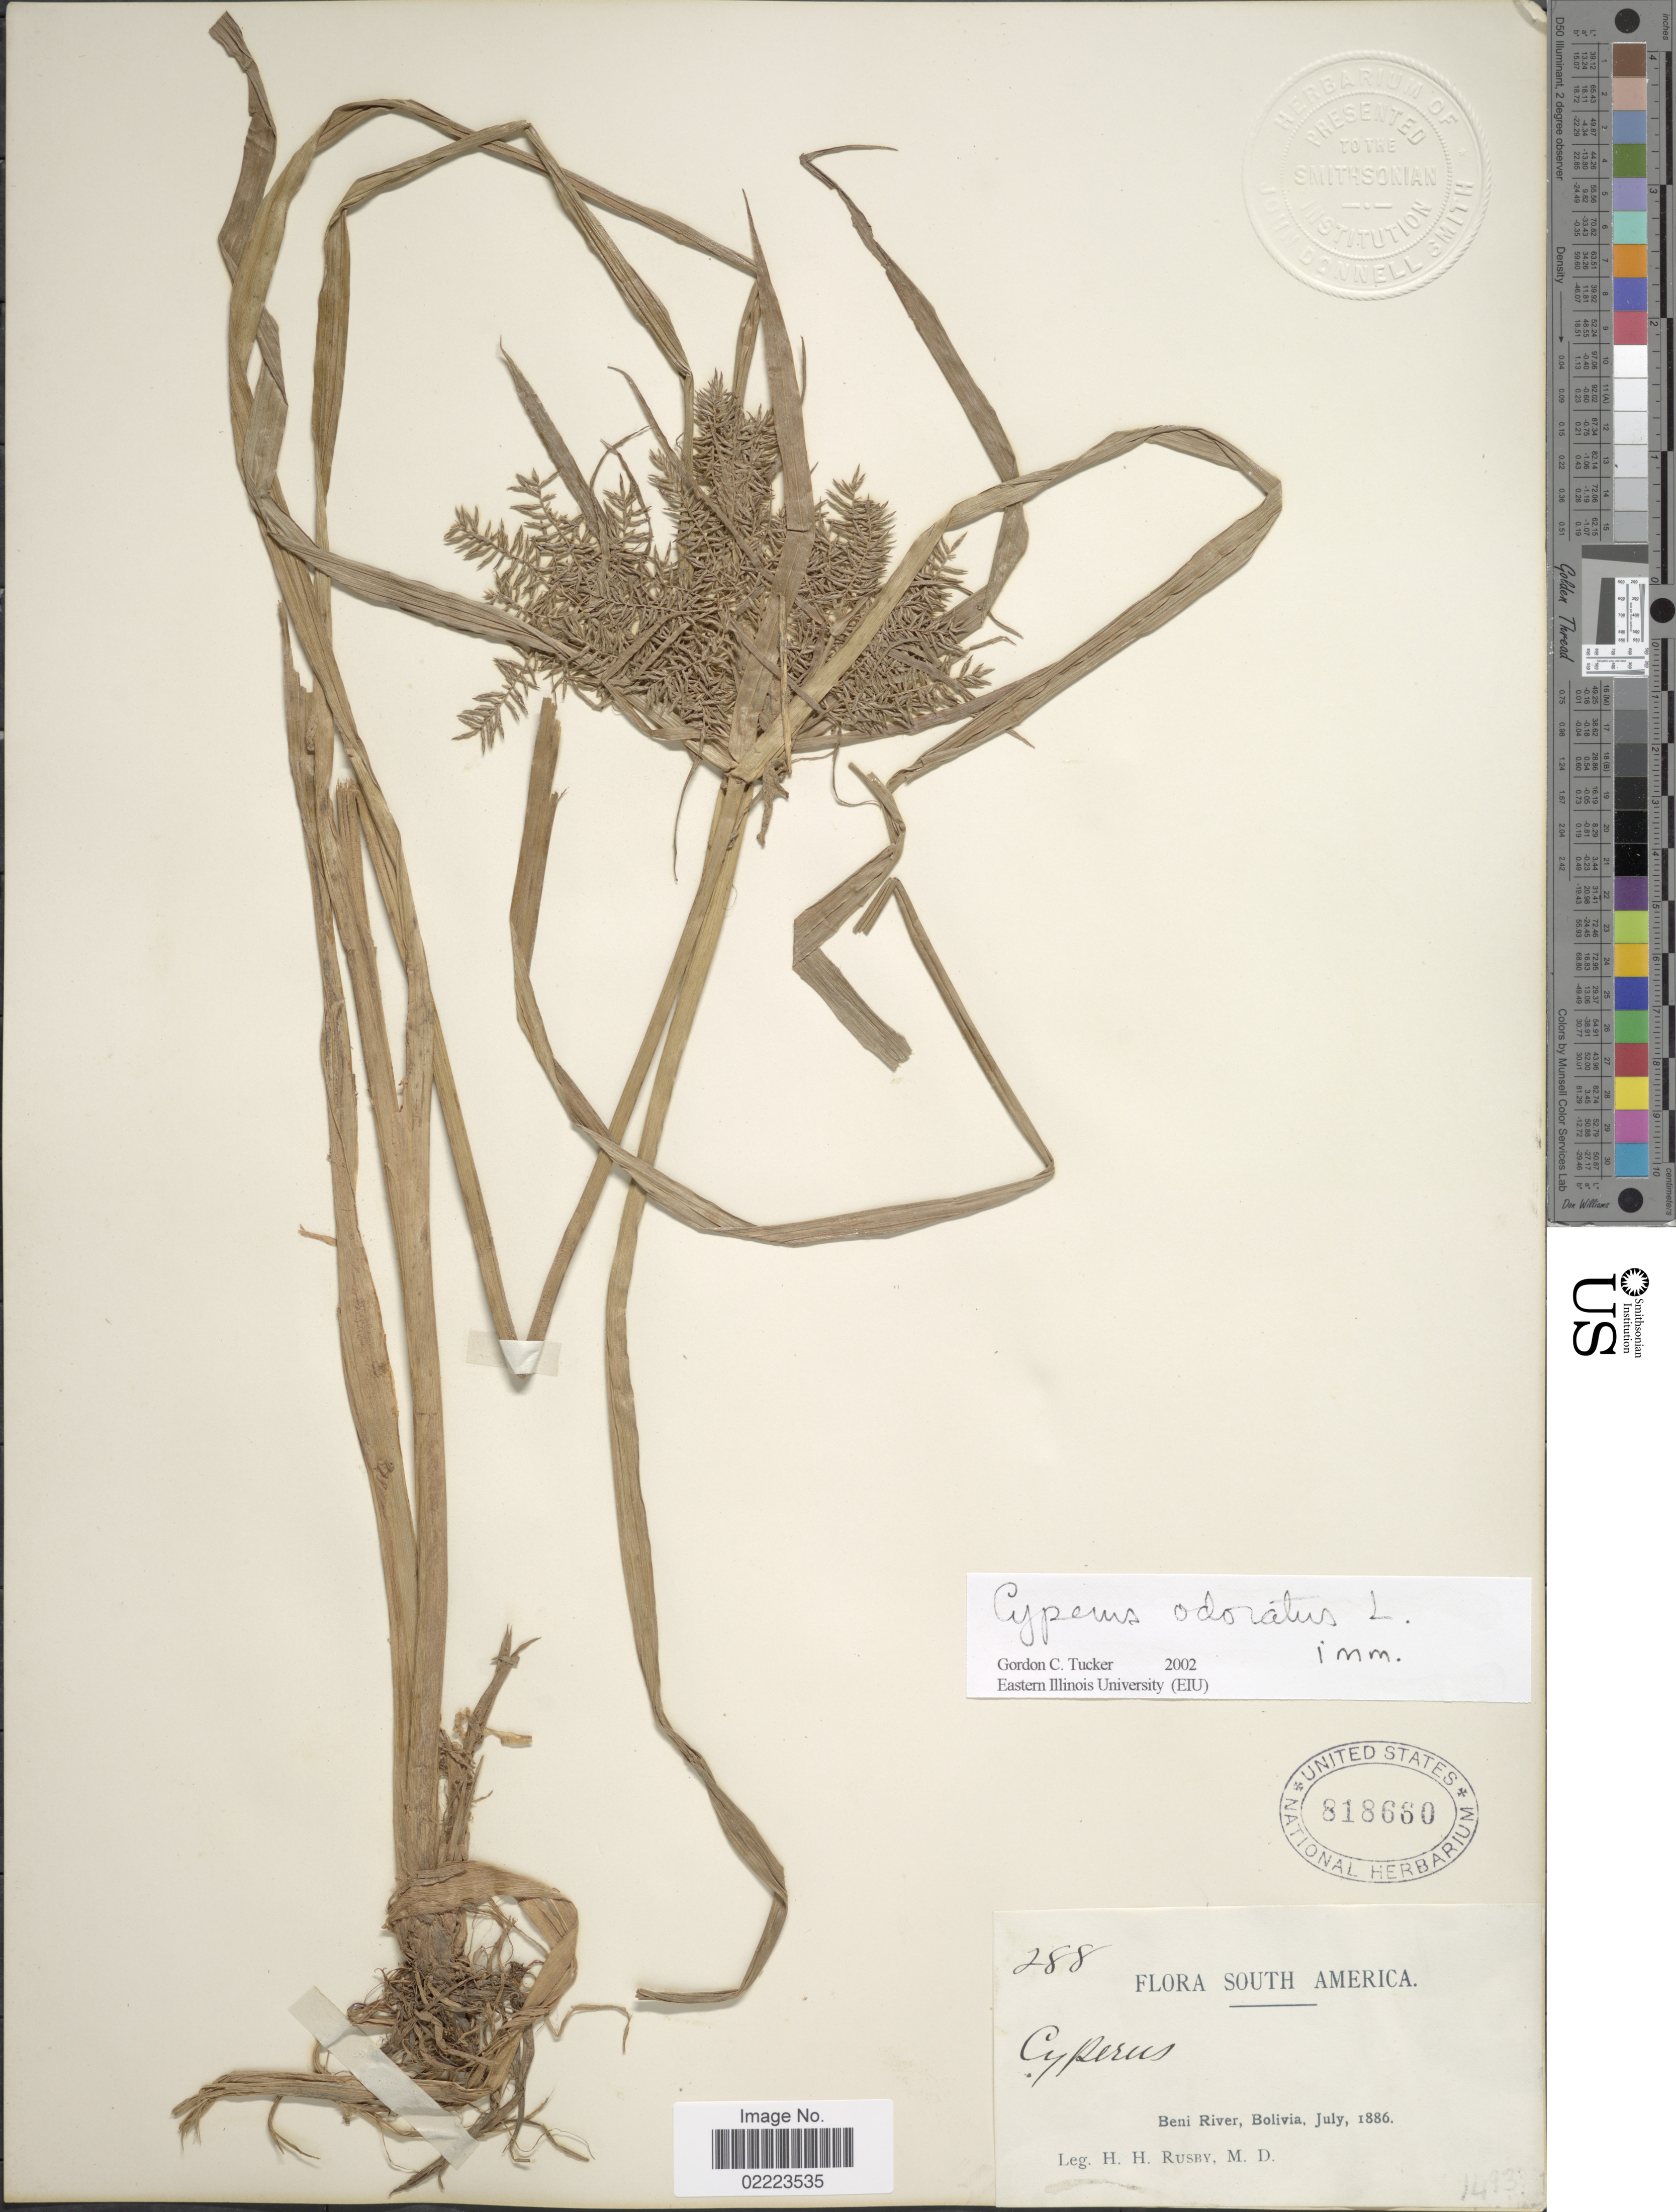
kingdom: Plantae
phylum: Tracheophyta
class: Liliopsida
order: Poales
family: Cyperaceae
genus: Cyperus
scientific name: Cyperus odoratus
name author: L.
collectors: H. H. Rusby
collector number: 288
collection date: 1886-07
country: Bolivia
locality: Beni River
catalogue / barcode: US 818660